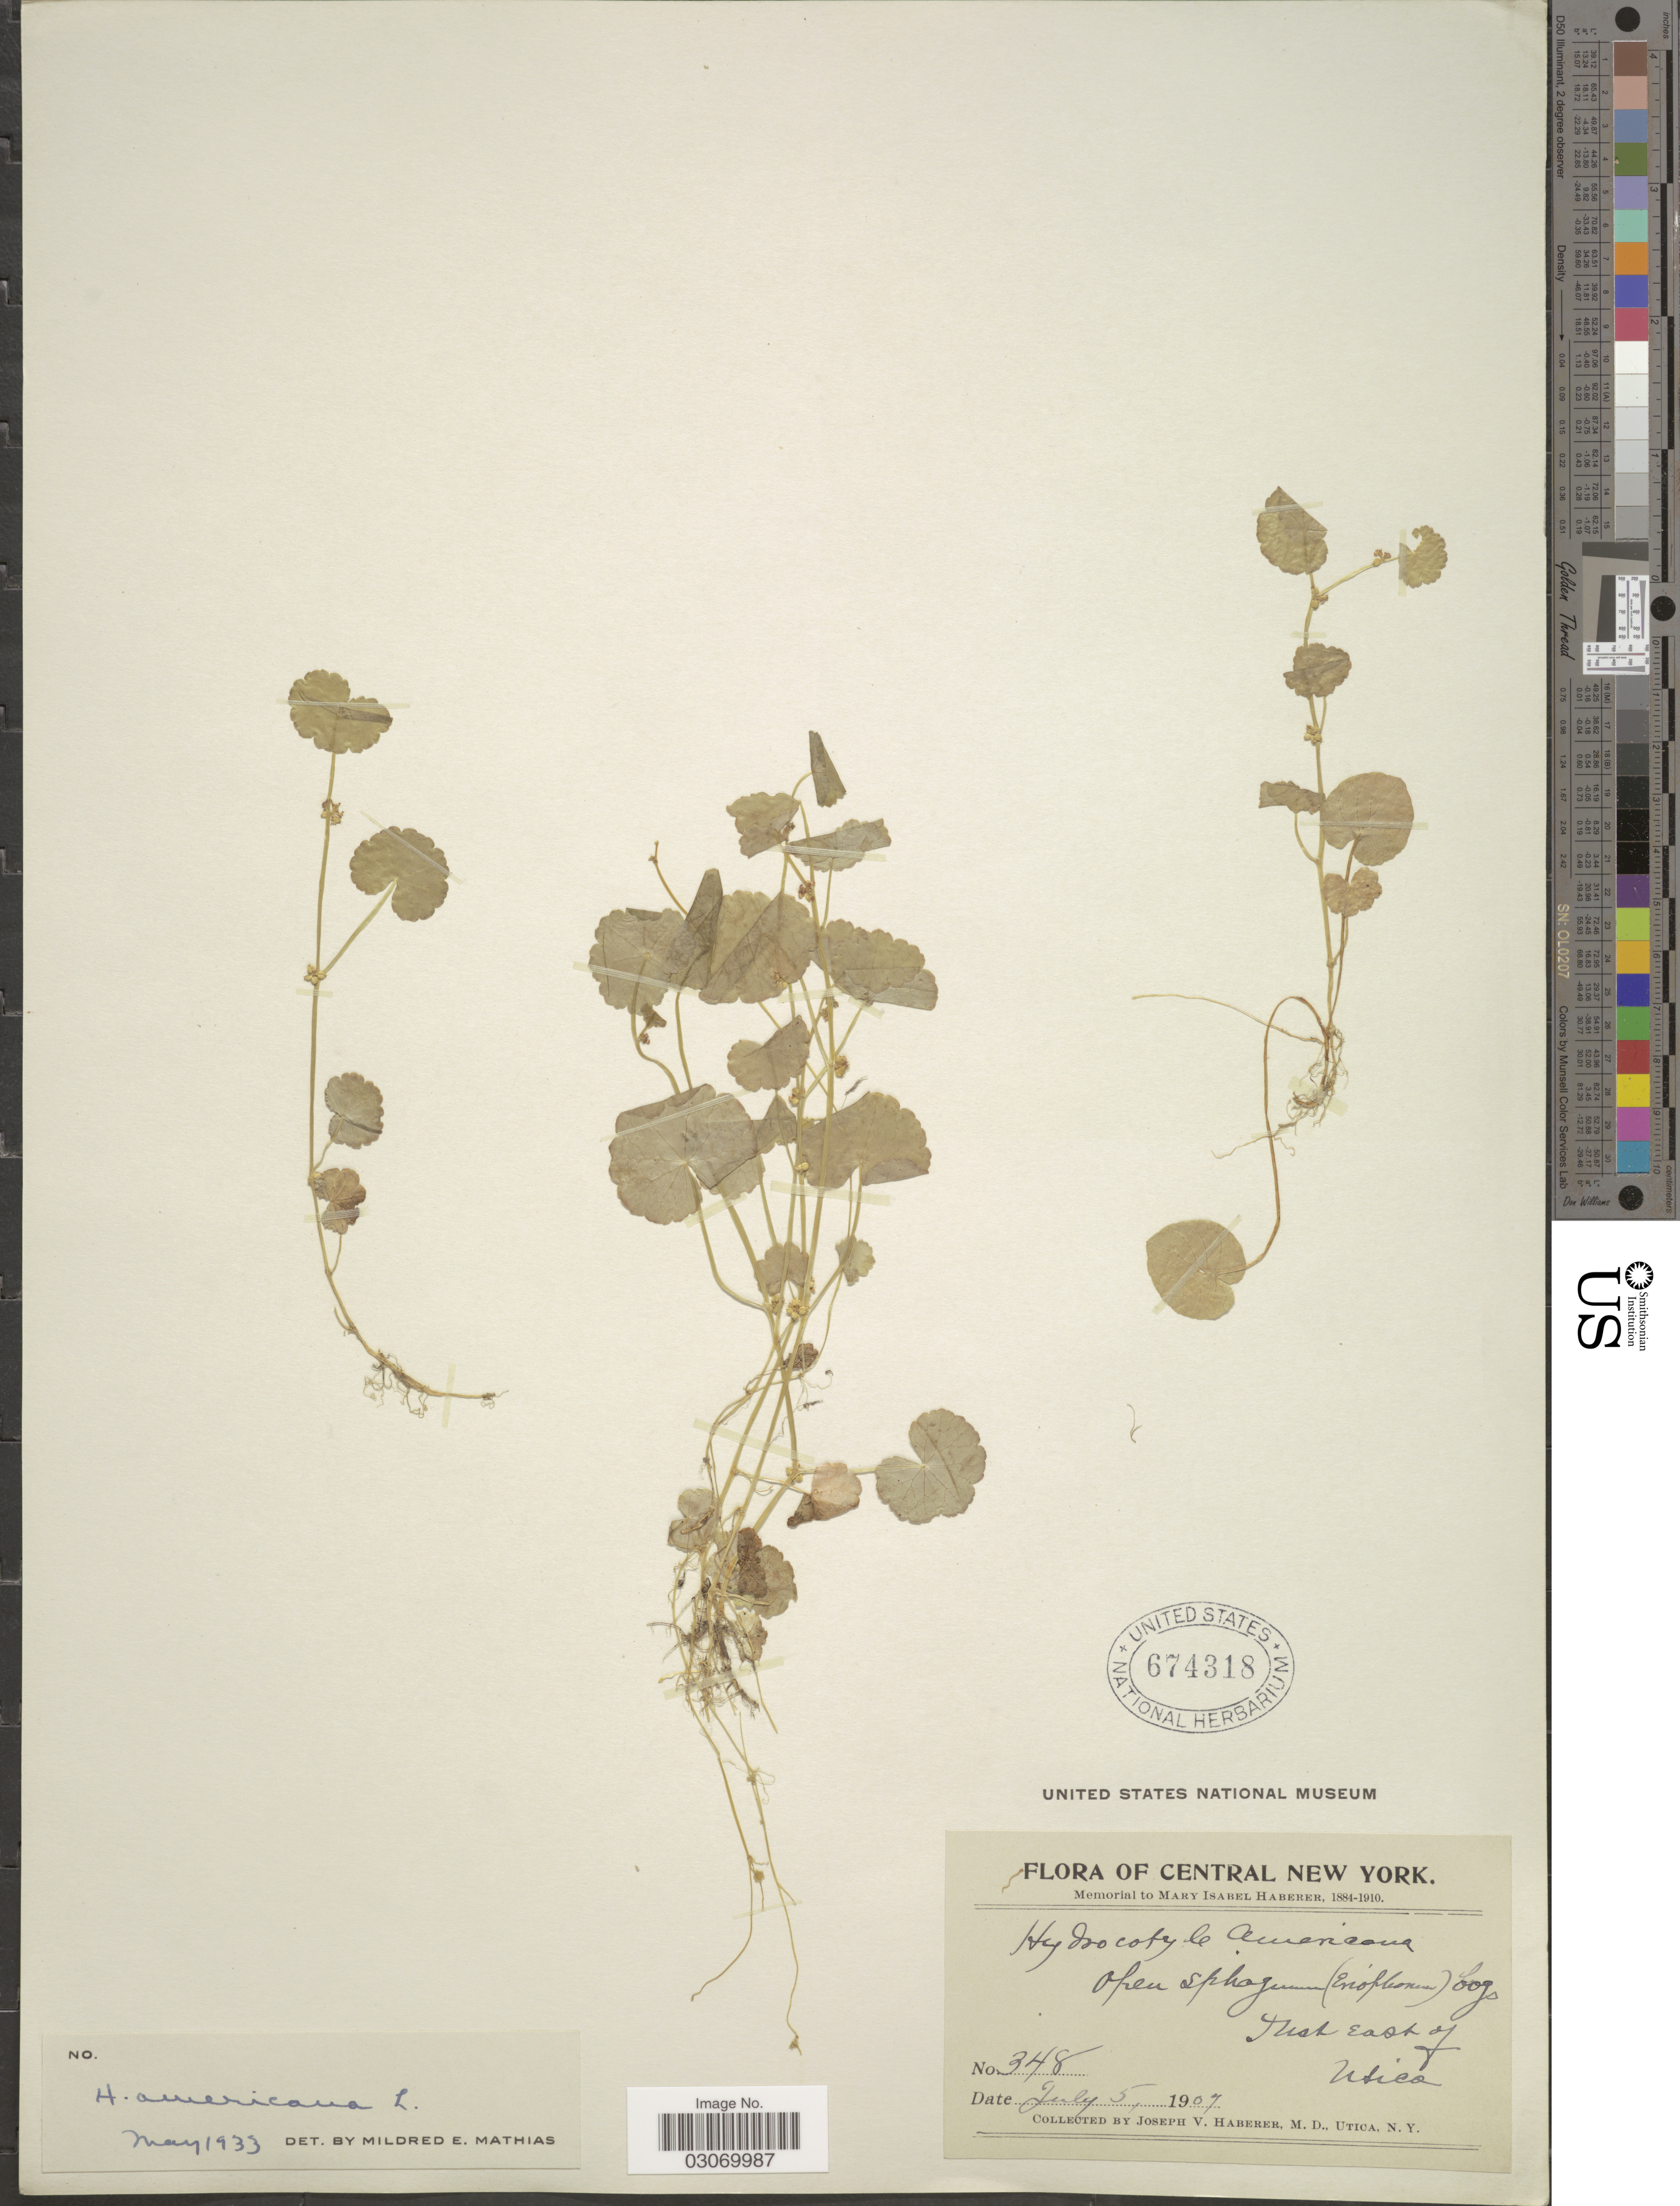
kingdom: Plantae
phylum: Tracheophyta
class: Magnoliopsida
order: Apiales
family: Araliaceae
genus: Hydrocotyle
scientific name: Hydrocotyle americana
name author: L.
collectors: J. V. Haberer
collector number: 348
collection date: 1907-07-05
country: United States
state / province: New York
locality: Central New York. Just East of Utica.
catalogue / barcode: US 674318